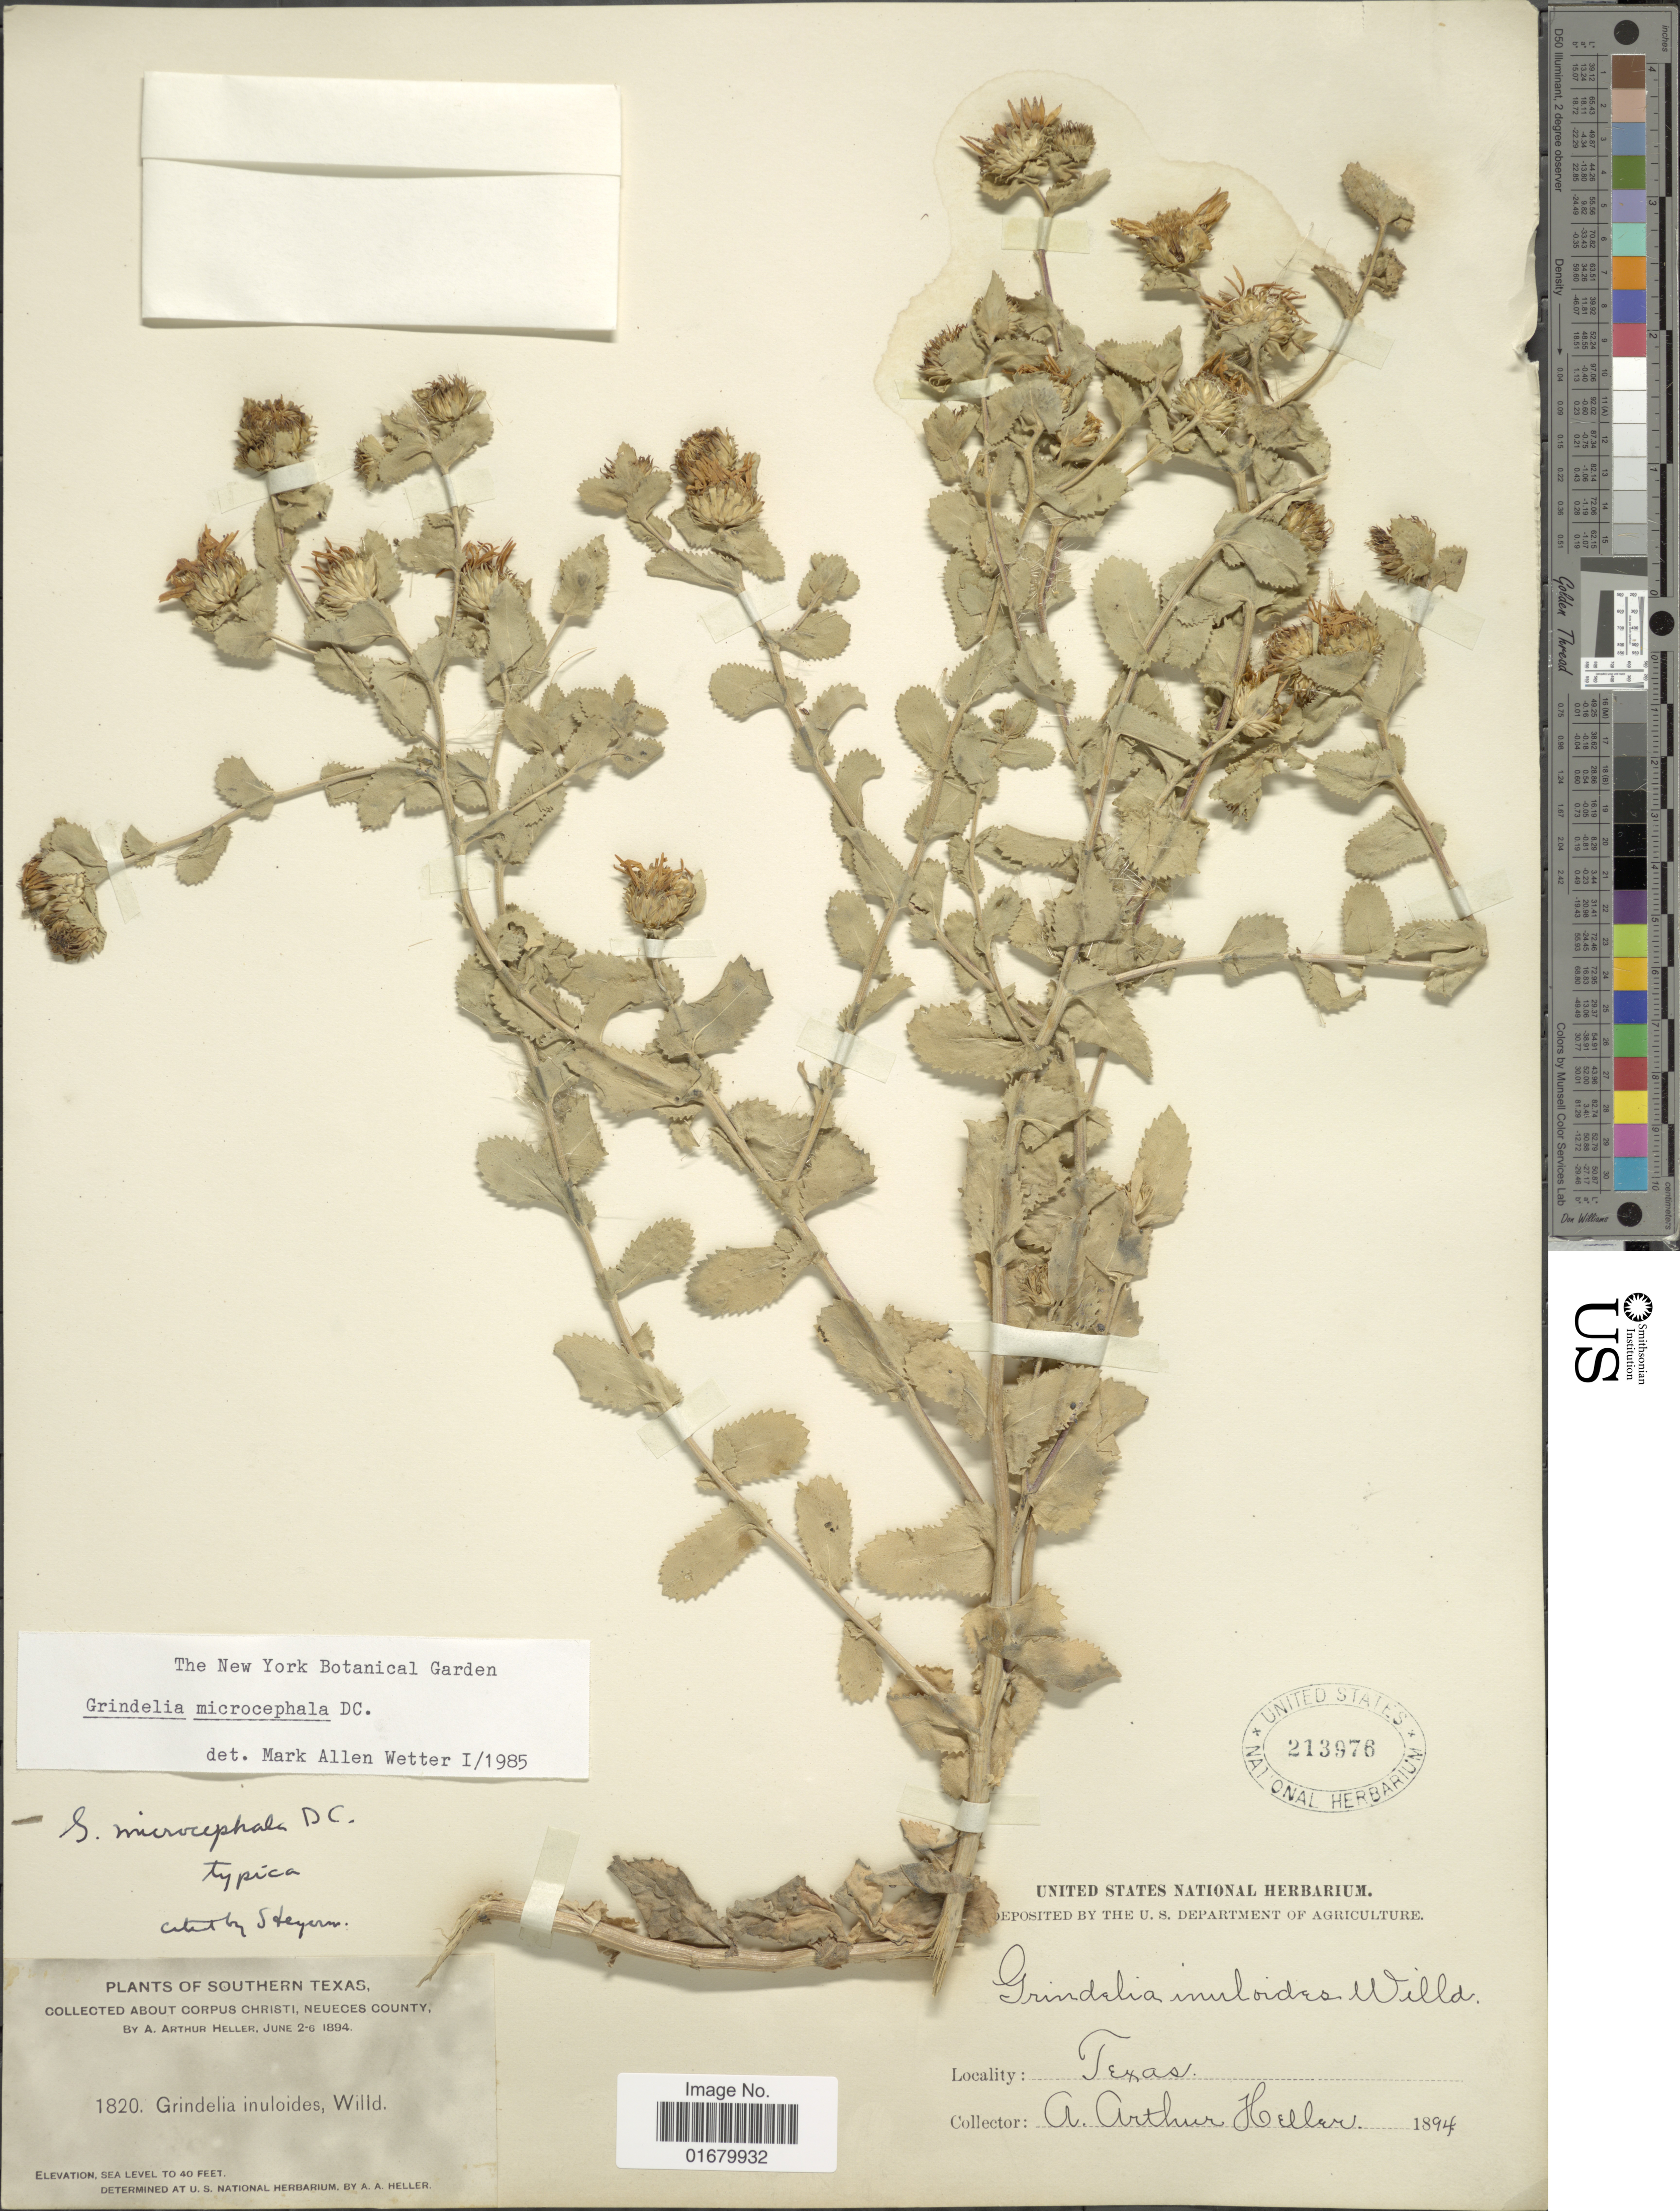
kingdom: Plantae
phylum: Tracheophyta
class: Magnoliopsida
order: Asterales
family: Asteraceae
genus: Grindelia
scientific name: Grindelia microcephala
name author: DC.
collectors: A. A. Heller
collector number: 1820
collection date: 1894-06-02/1894-06-06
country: United States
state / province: Texas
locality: About Corpus Christi, neueces County.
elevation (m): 12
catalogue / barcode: US 213976